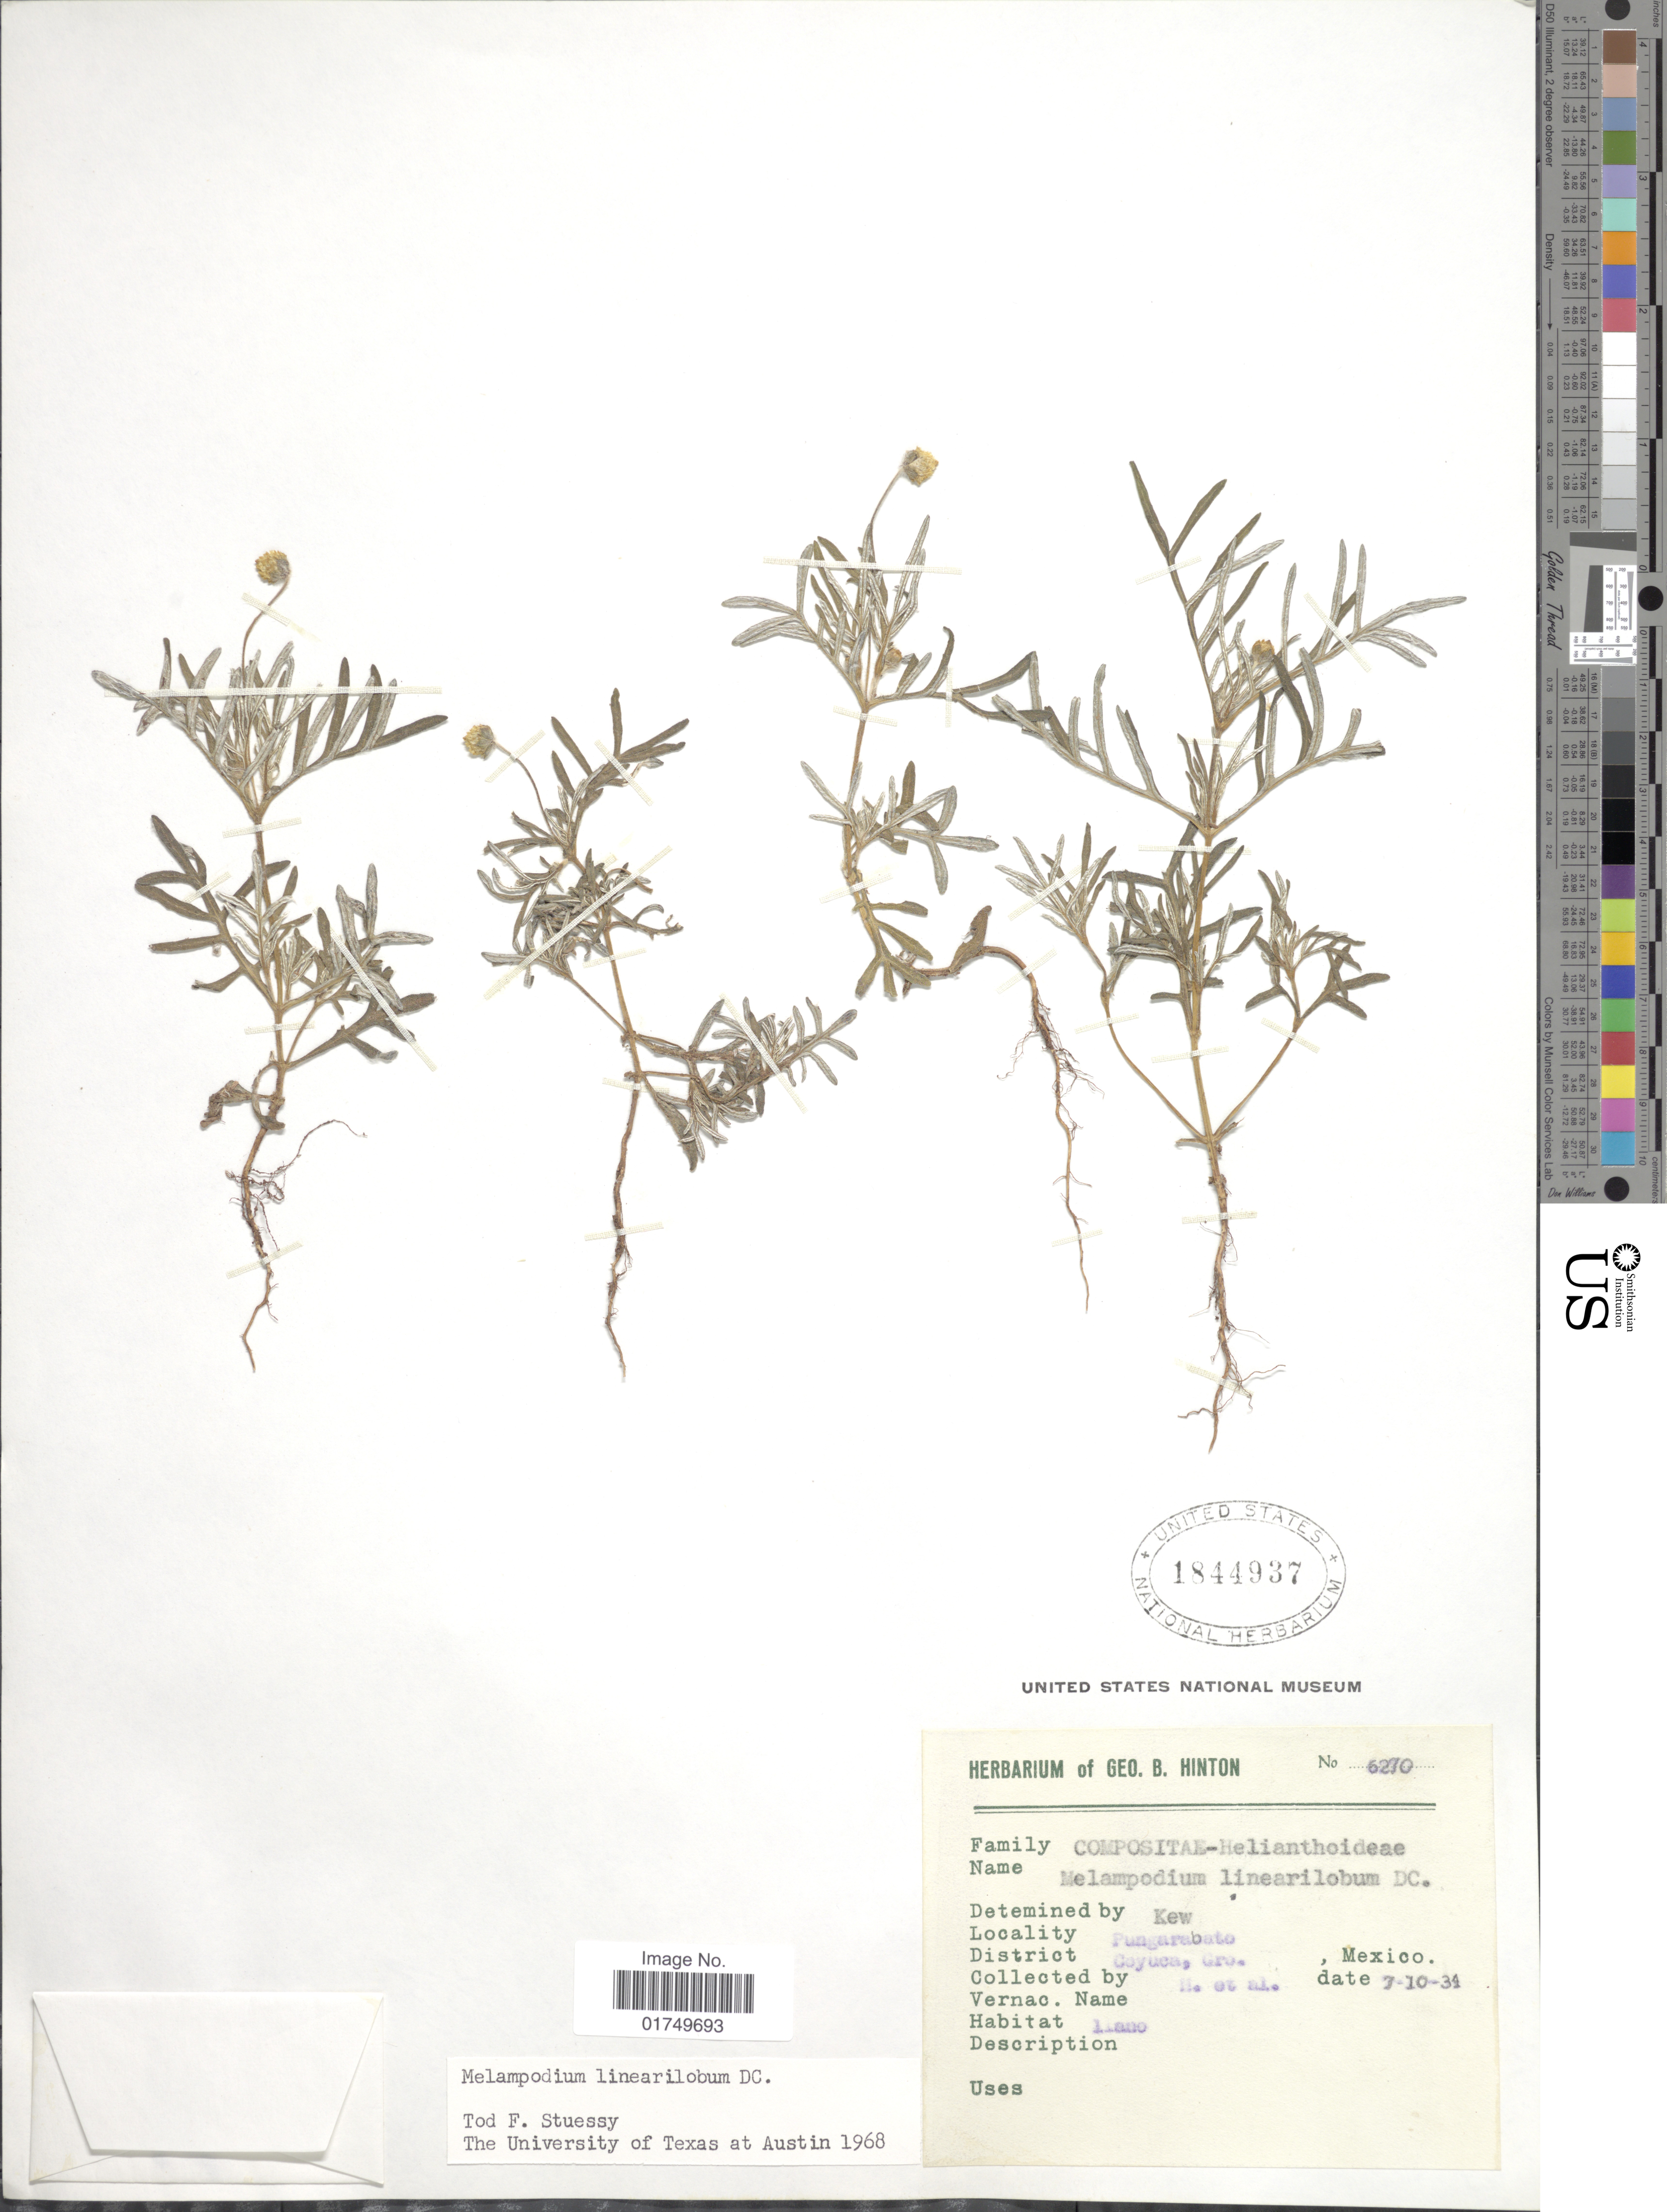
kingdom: Plantae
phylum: Tracheophyta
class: Magnoliopsida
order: Asterales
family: Asteraceae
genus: Melampodium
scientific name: Melampodium linearilobum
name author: DC.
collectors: G. B. Hinton & et al.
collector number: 6270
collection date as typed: Transcribed d/m/y: 10/7/34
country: Mexico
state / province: Guerrero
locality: Pungarabato. District Cayuca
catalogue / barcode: US 1844937